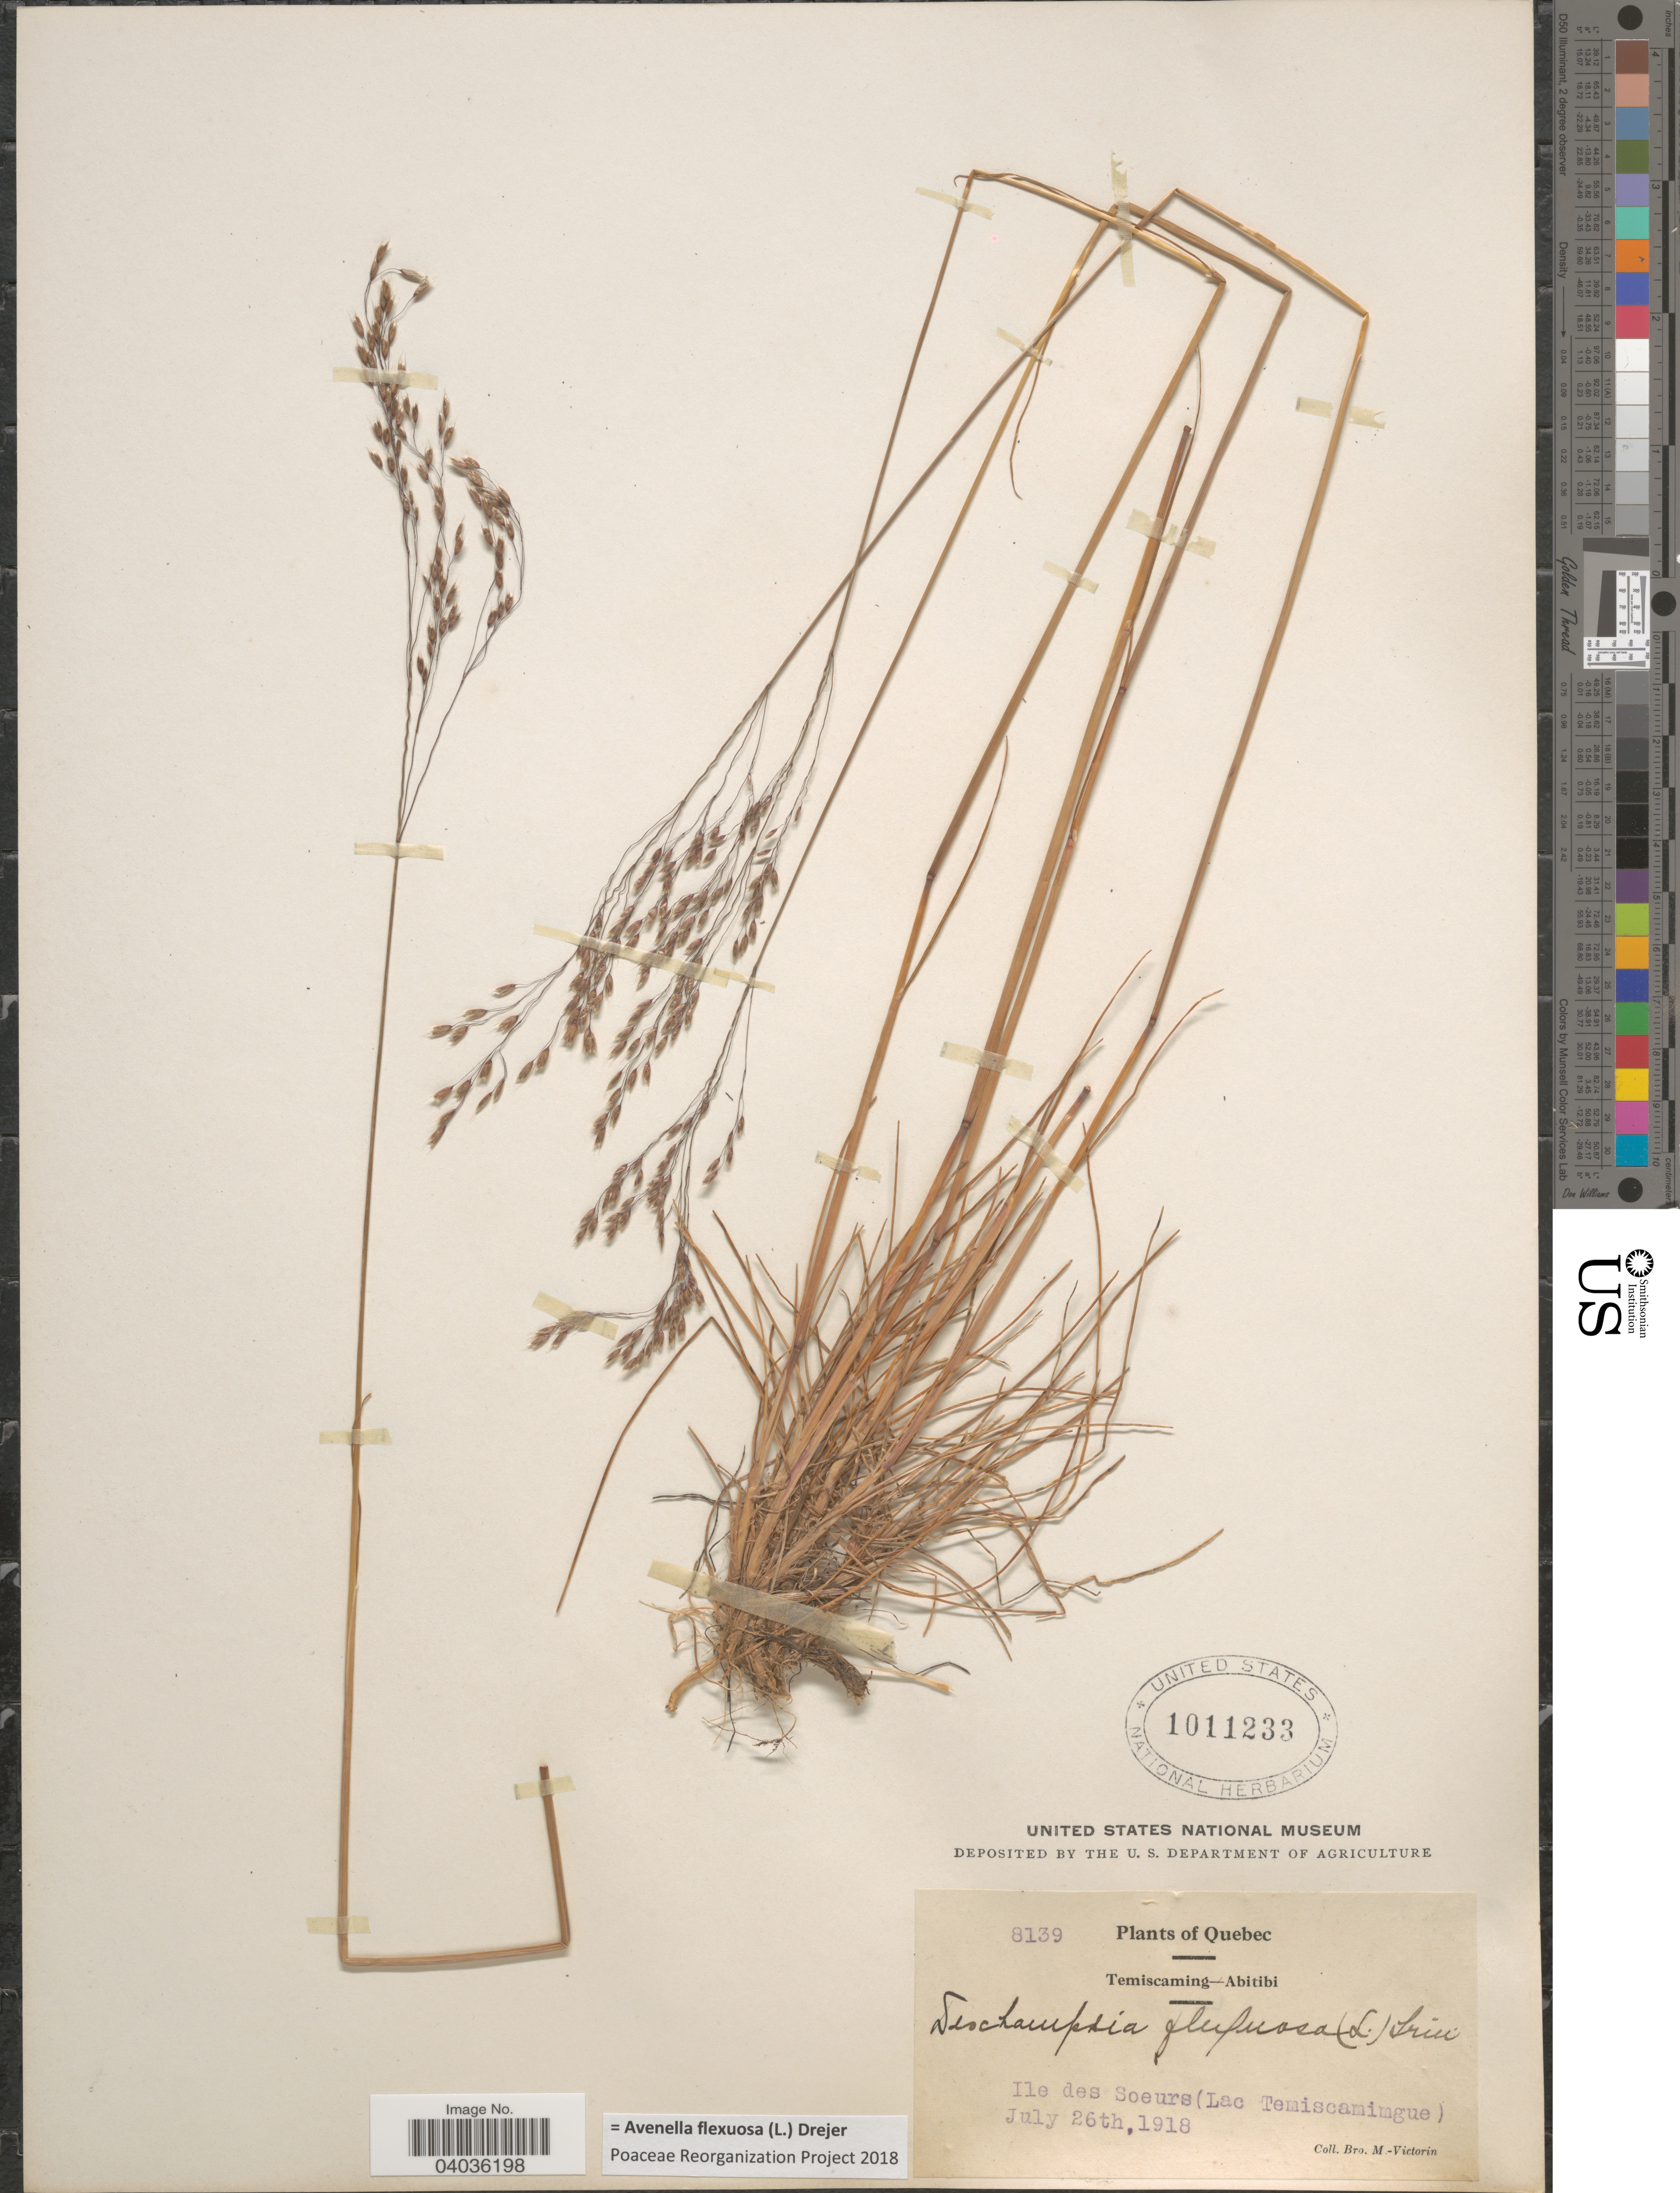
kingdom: Plantae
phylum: Tracheophyta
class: Liliopsida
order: Poales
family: Poaceae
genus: Avenella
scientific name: Avenella flexuosa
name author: (L.) Drejer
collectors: Fr. Marie-Victorin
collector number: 8139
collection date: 1918-07-26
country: Canada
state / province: Quebec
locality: Temiscaming-Abitibi. Iles des Soeurs (Lac Temiscamimgue).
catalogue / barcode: US 1011233